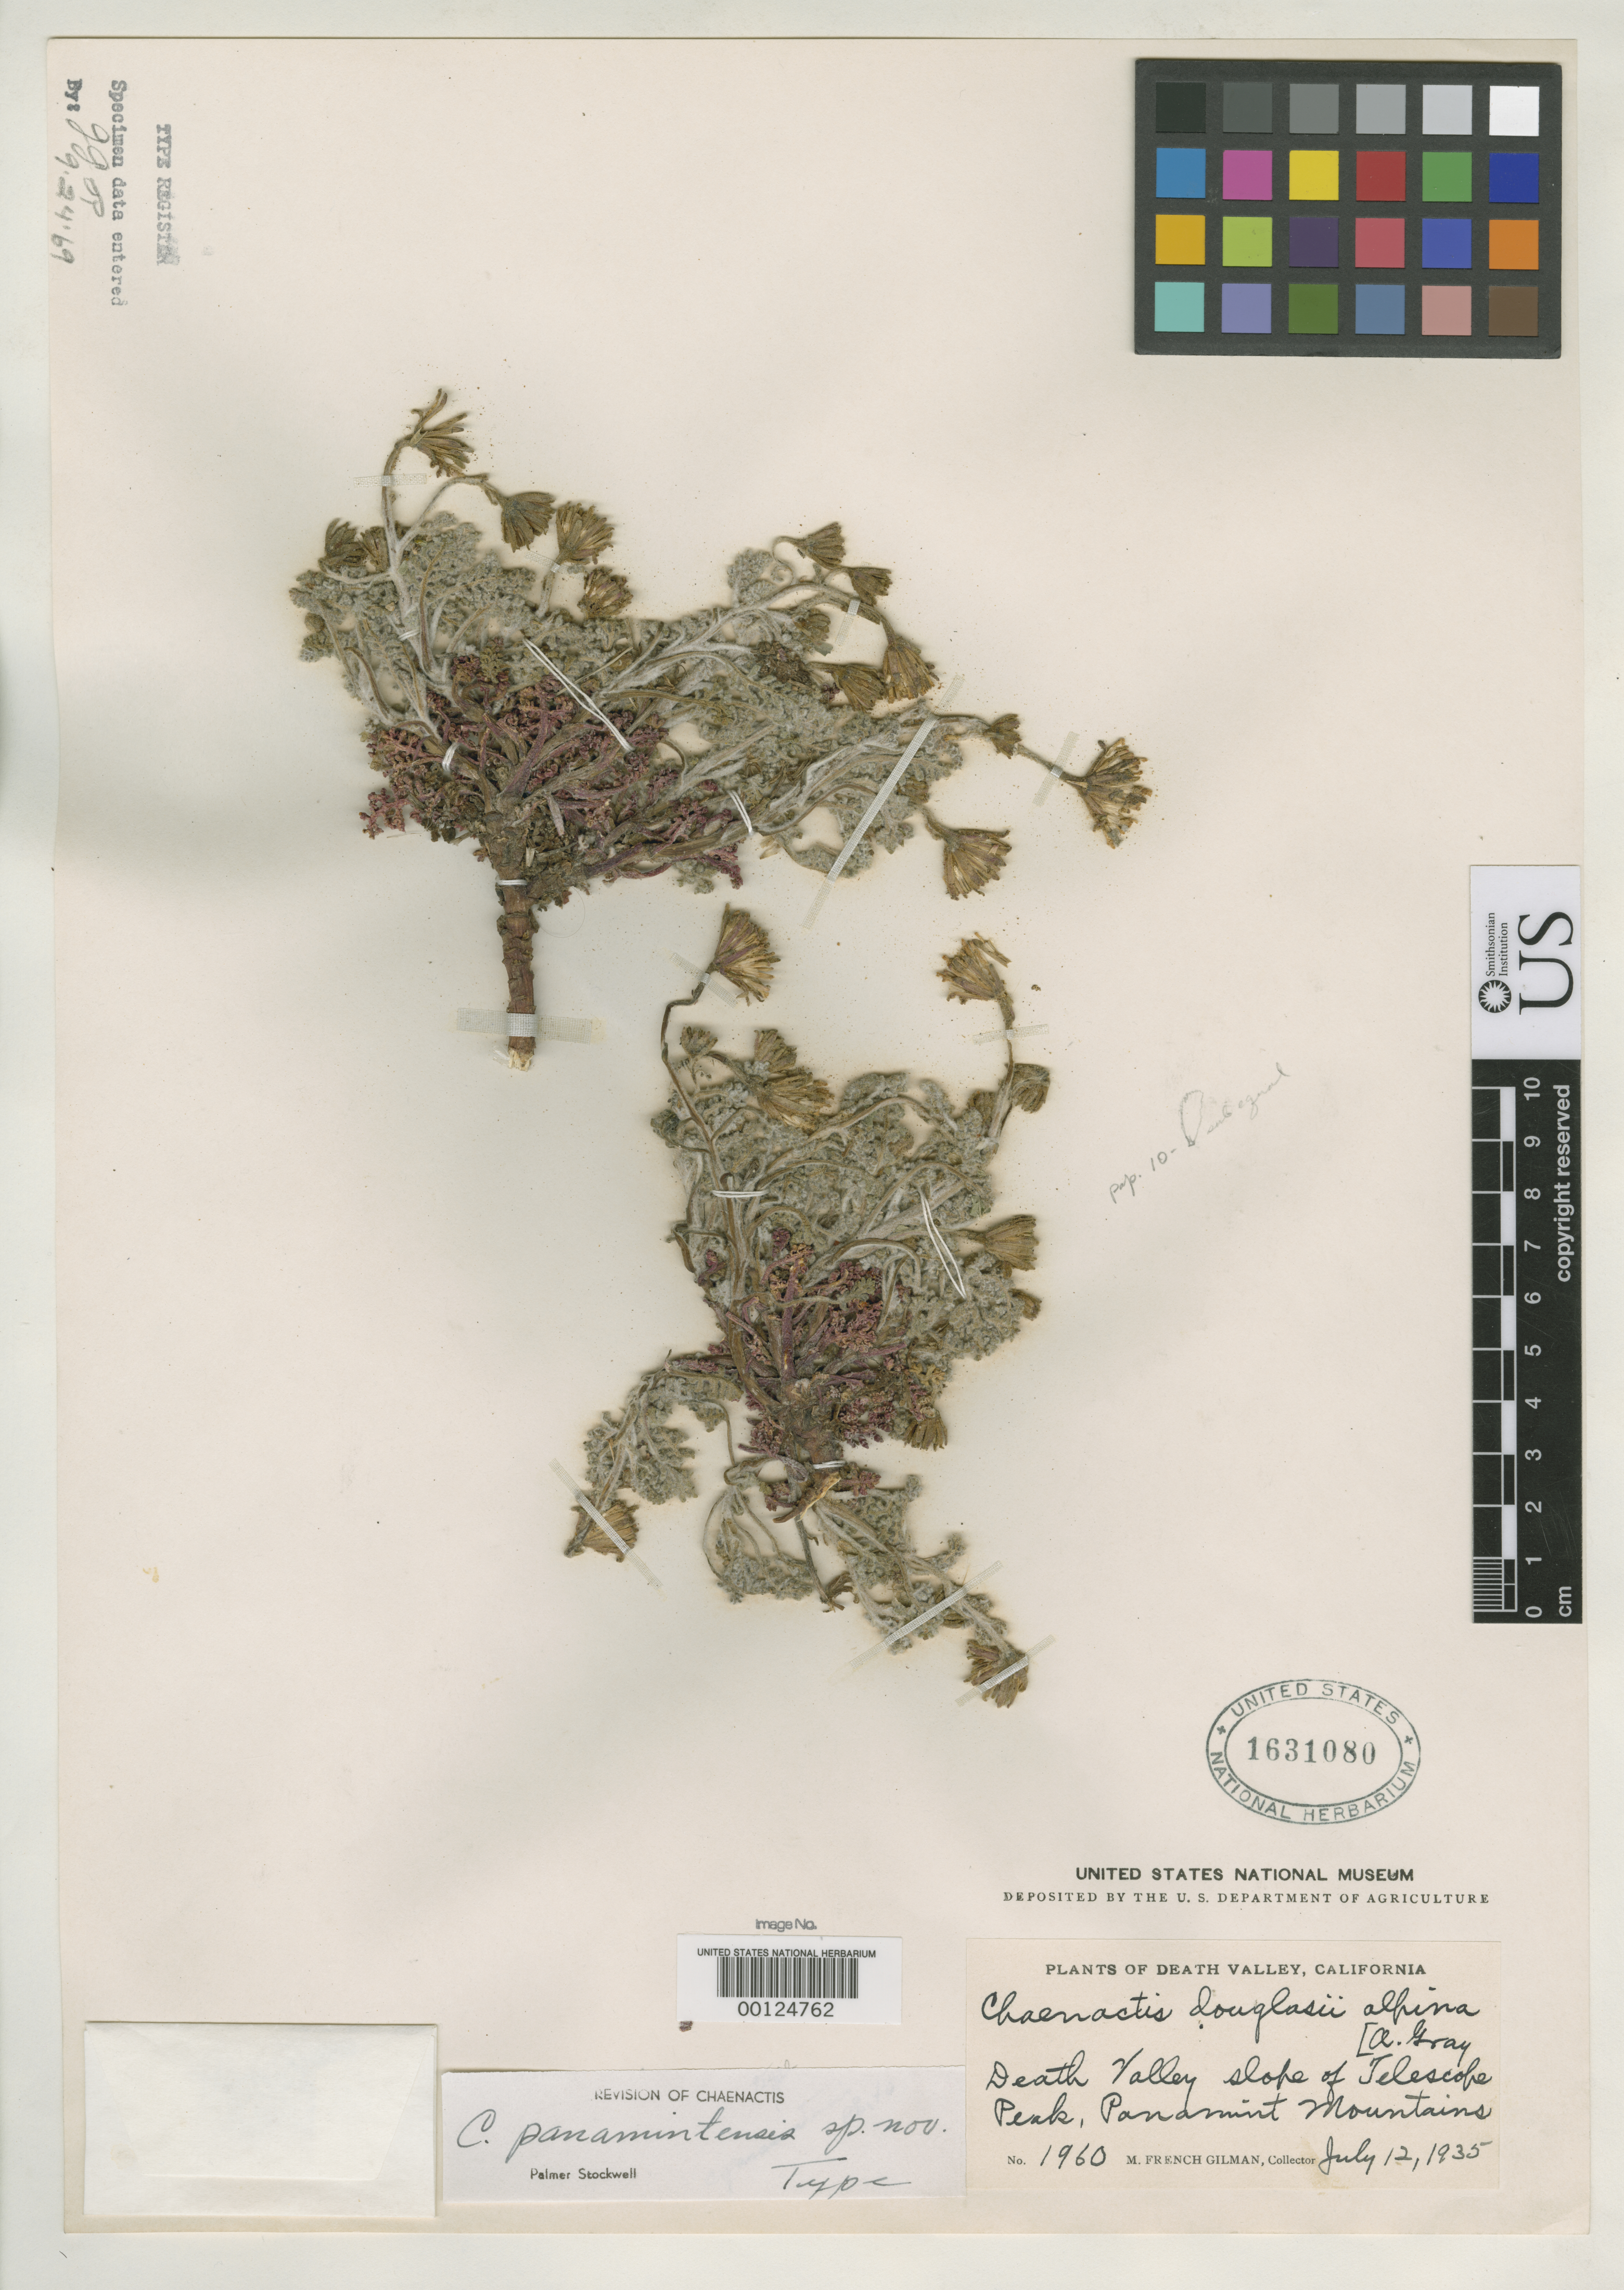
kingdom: Plantae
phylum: Tracheophyta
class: Magnoliopsida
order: Asterales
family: Asteraceae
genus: Chaenactis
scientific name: Chaenactis panamintensis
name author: Stockw.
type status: Holotype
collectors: M. F. Gilman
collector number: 1960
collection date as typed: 12 Jul 1935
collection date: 1935-07-12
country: United States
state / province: California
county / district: Inyo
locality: Telescope Peak, Death Valley.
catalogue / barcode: US 1631080